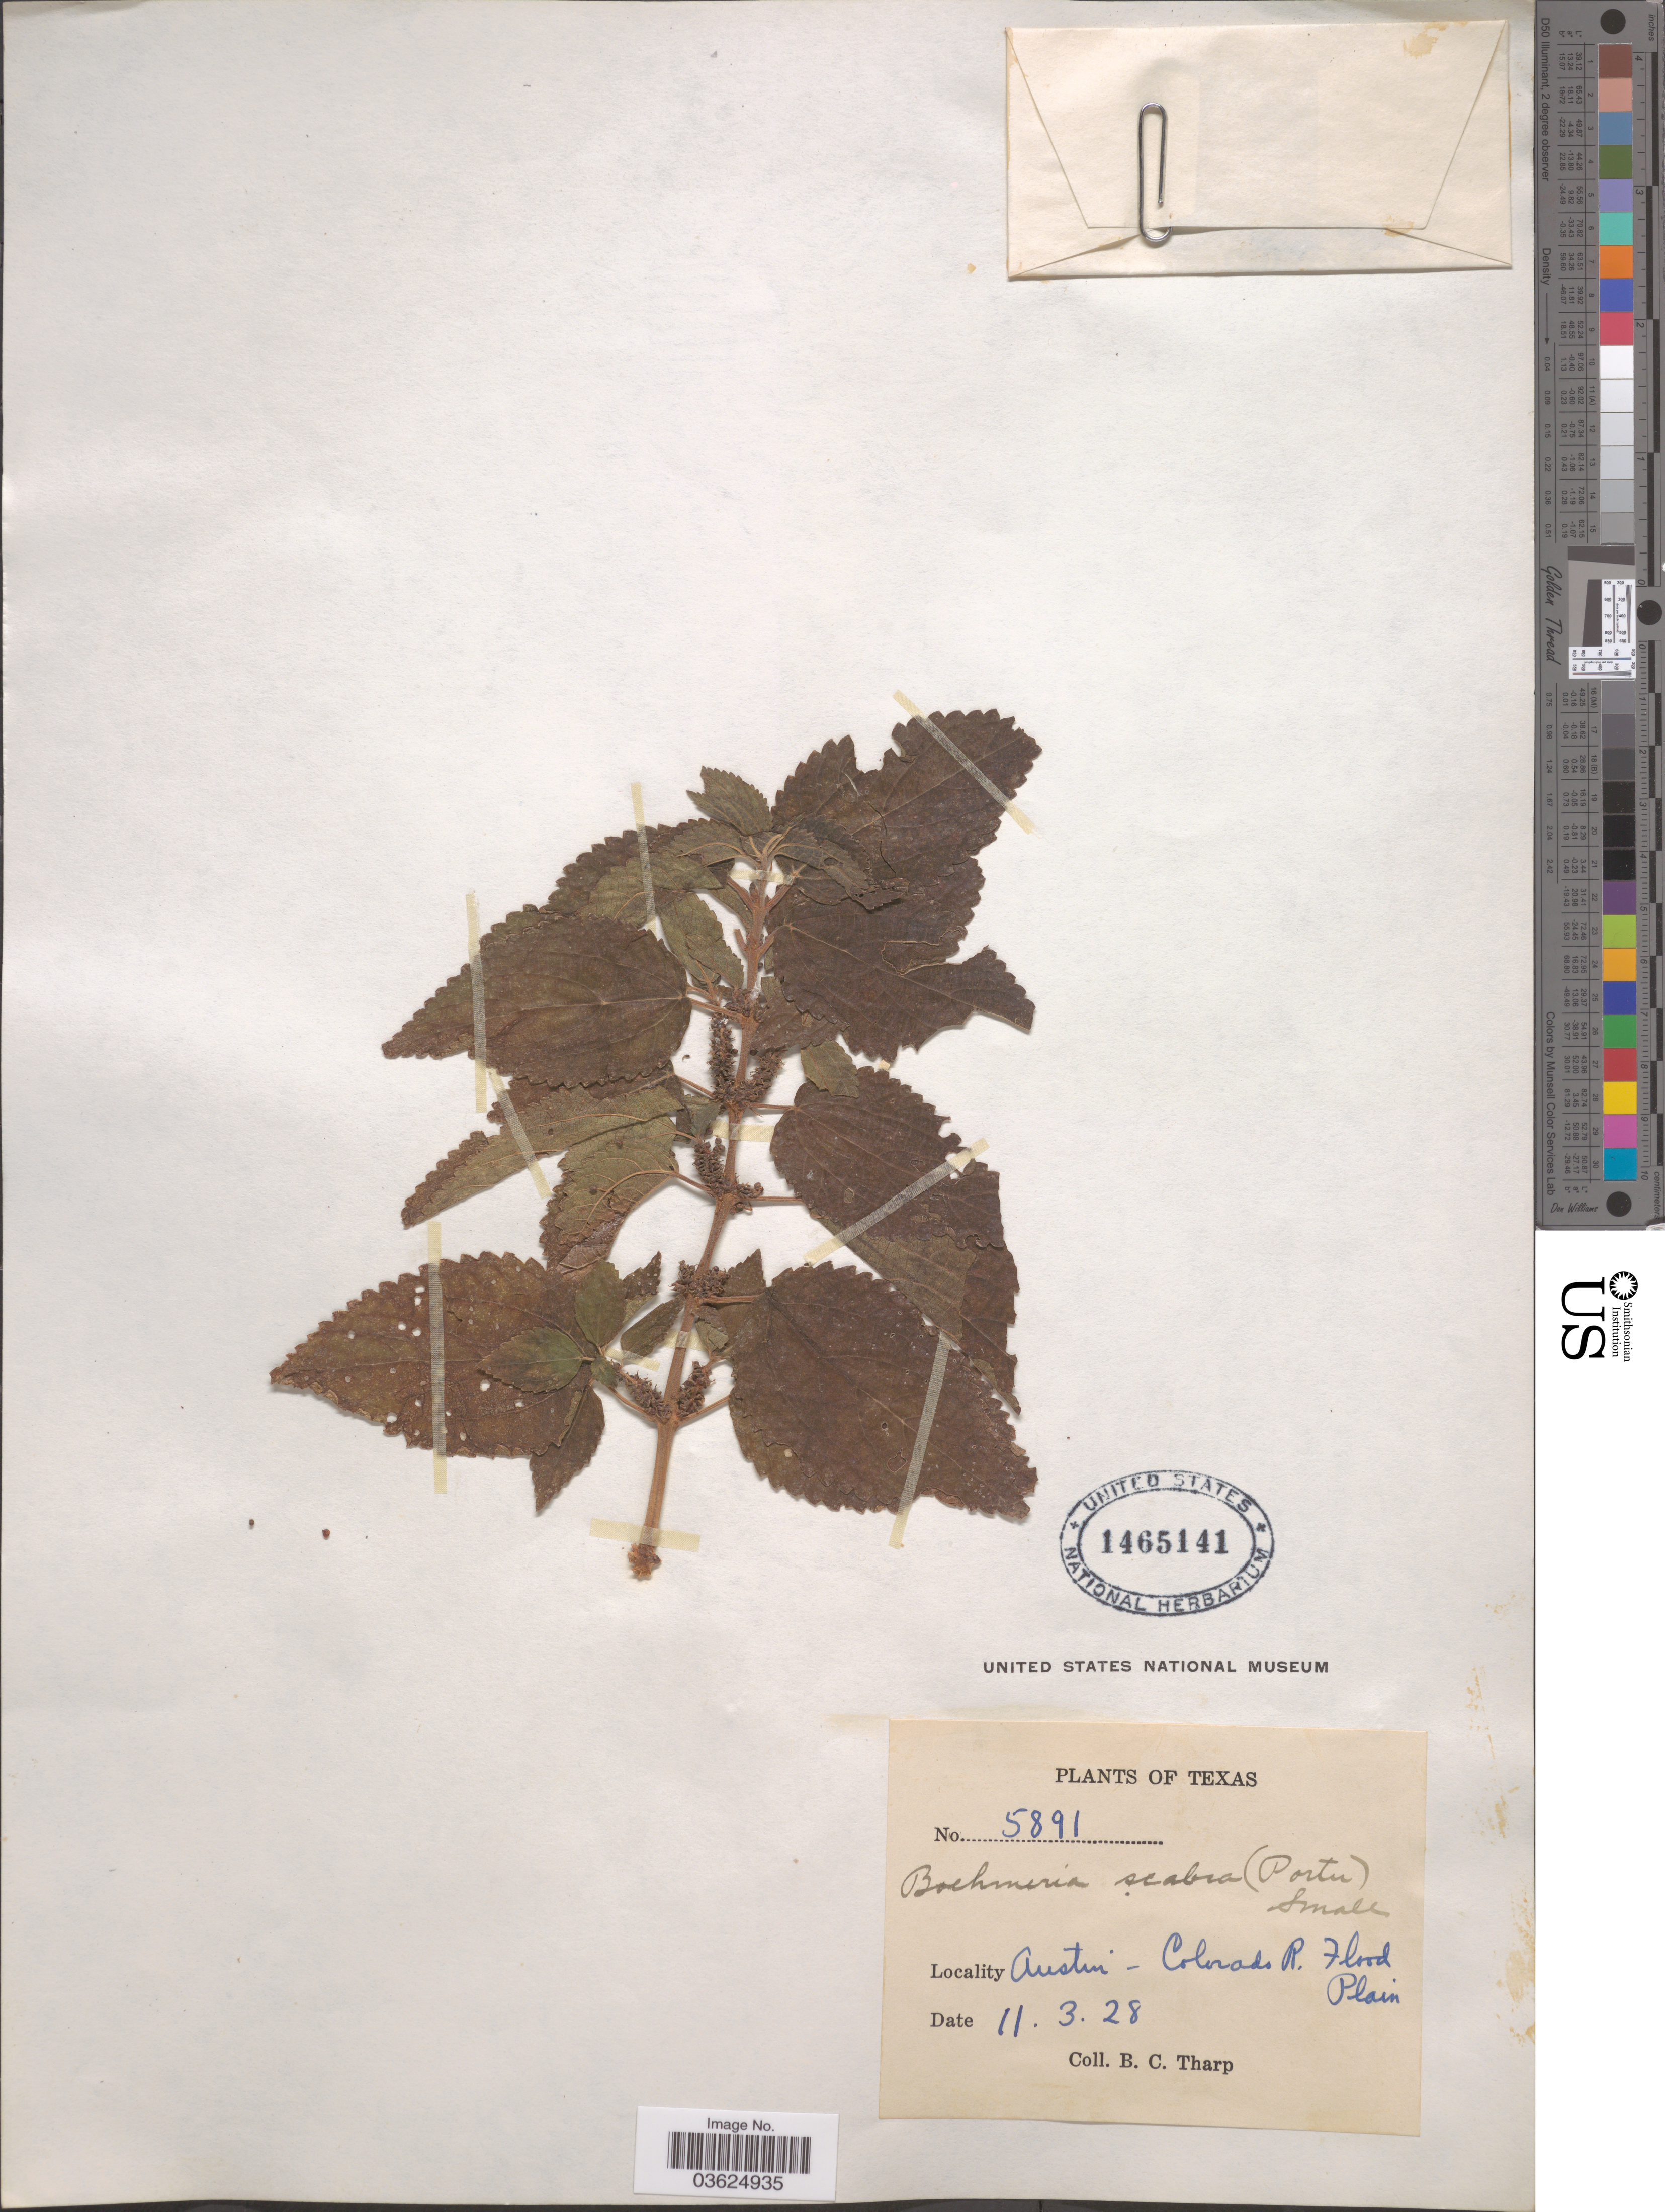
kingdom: Plantae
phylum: Tracheophyta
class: Magnoliopsida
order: Rosales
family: Urticaceae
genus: Boehmeria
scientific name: Boehmeria drummondiana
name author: Wedd.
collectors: B. C. Tharp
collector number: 5891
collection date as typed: Transcribed d/m/y: 3/11/28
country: United States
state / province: Texas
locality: Austin - Colorado R. Flood Plain.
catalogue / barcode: US 1465141